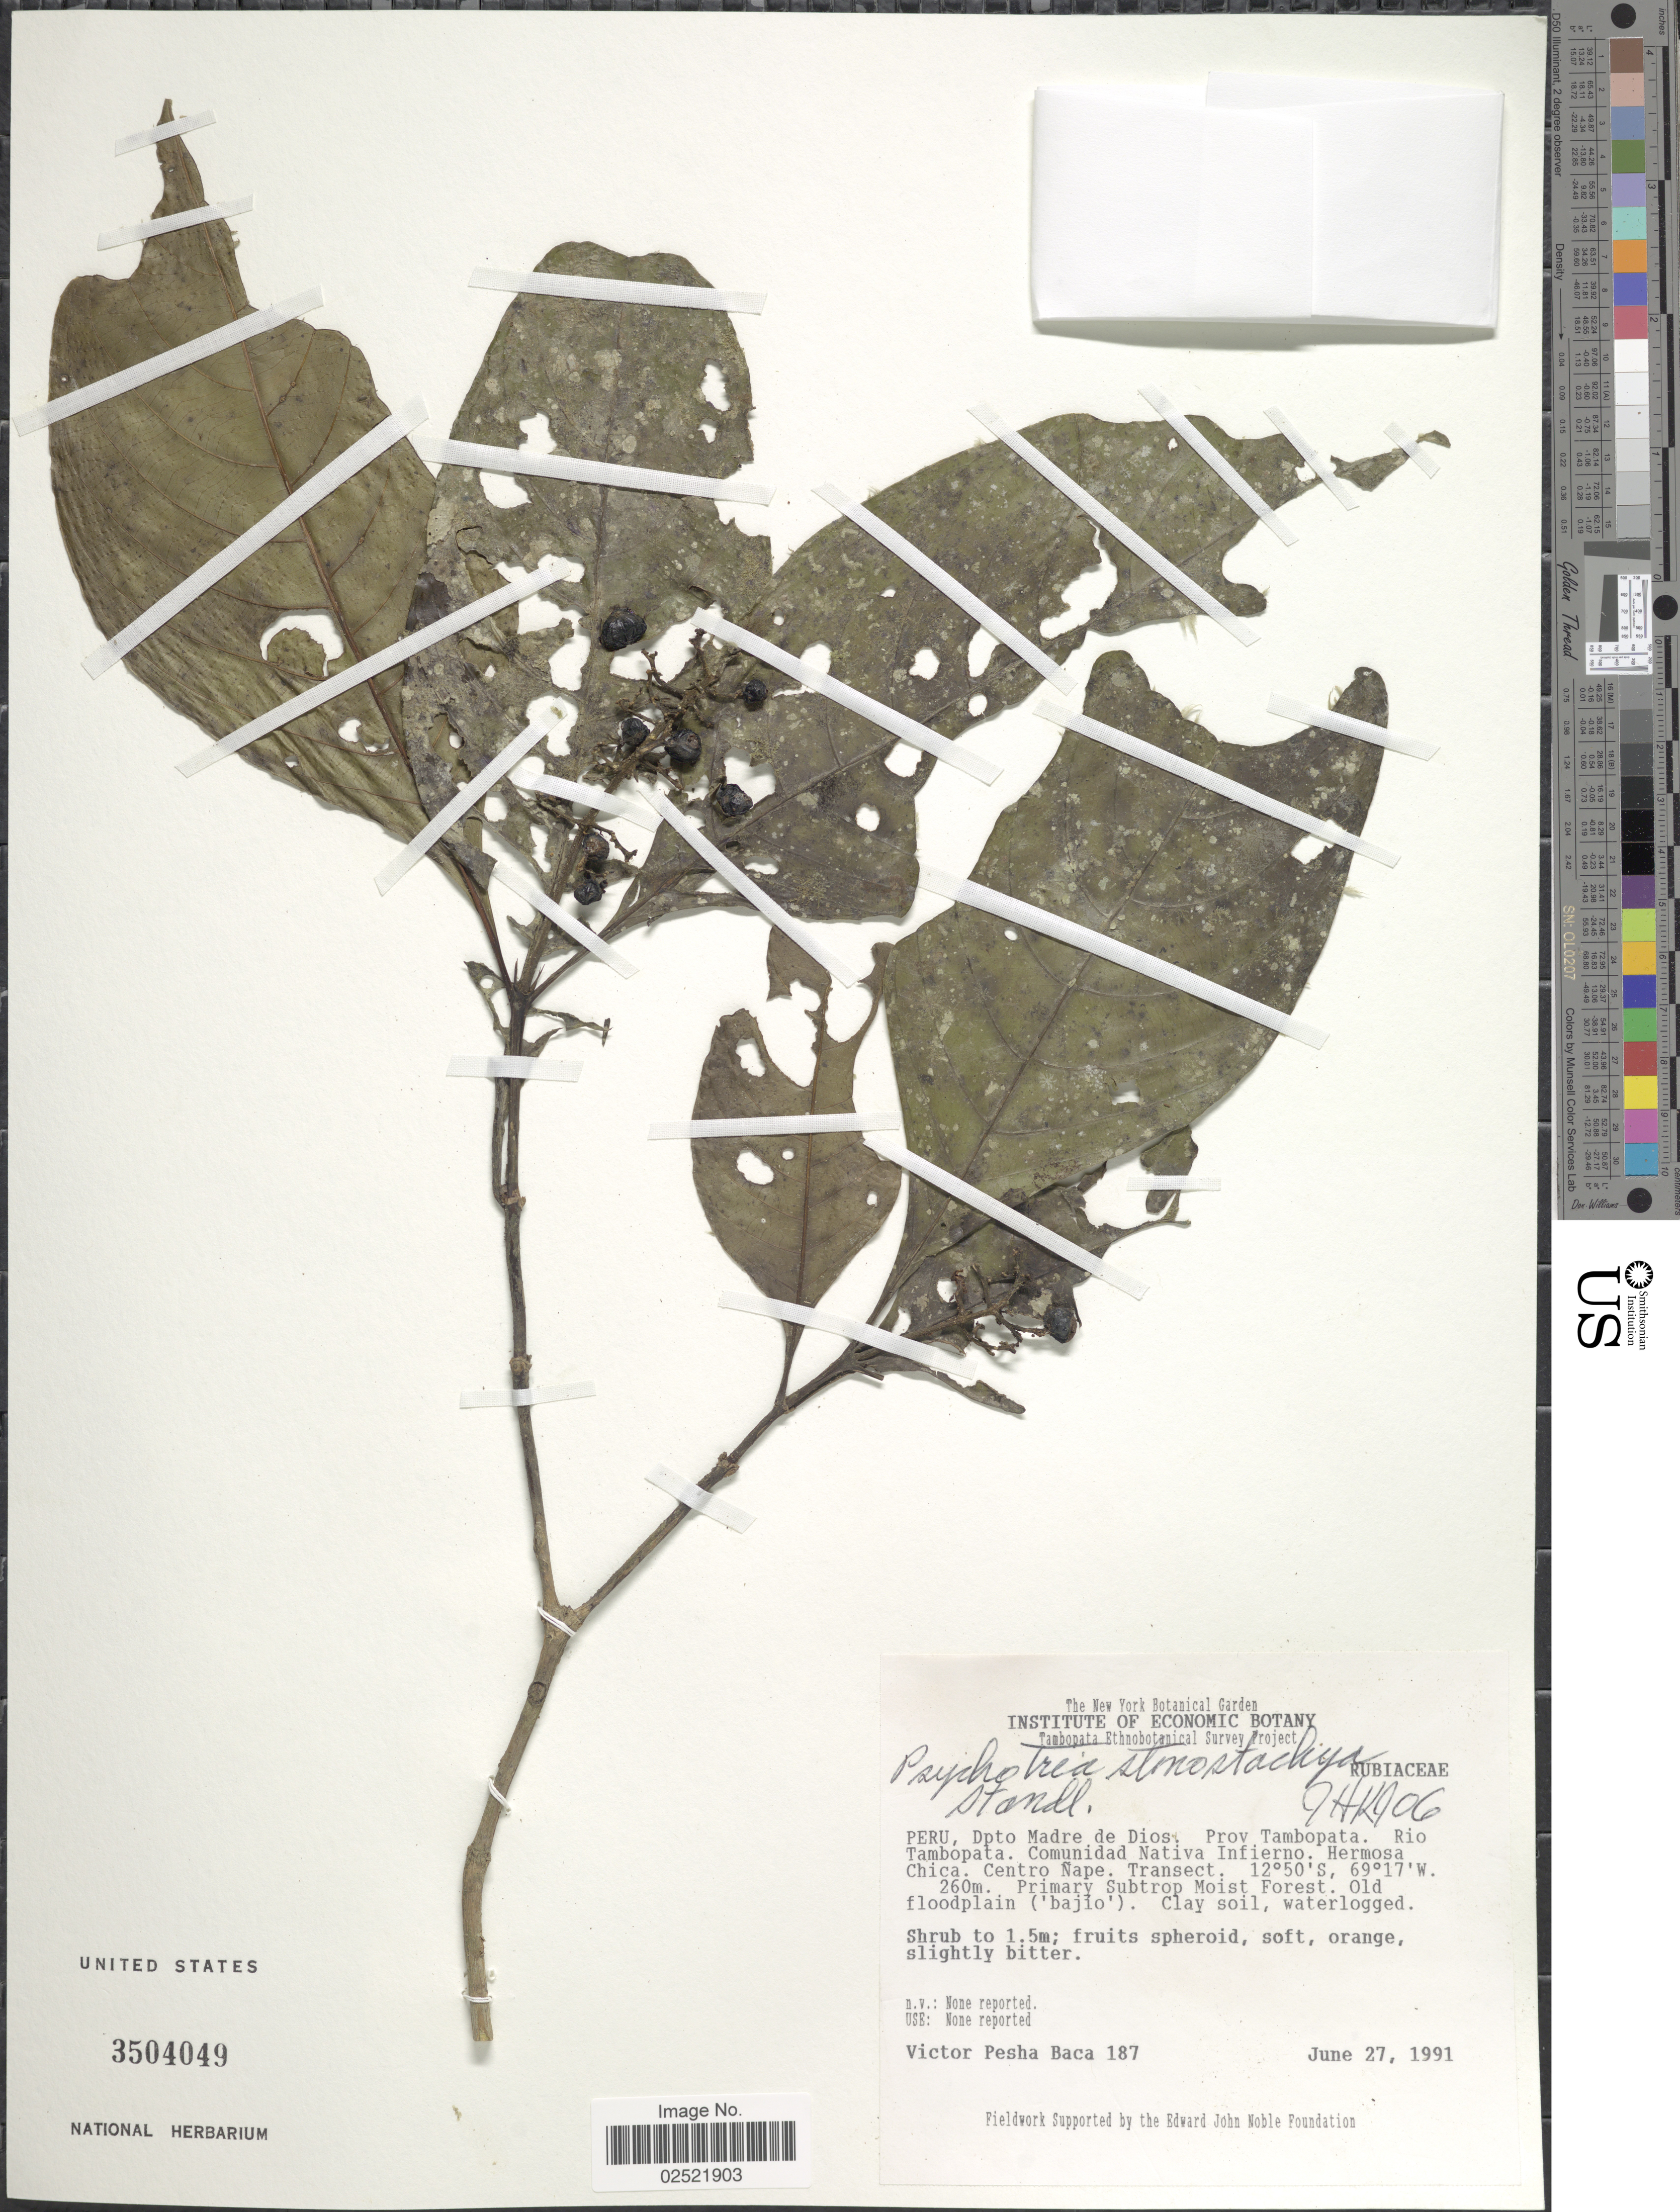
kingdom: Plantae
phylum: Tracheophyta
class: Magnoliopsida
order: Gentianales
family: Rubiaceae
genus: Psychotria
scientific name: Psychotria stenostachya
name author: Standl.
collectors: V. Pesha Baca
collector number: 187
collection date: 1991-06-27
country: Peru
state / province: Madre de Dios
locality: Prov. Tambopata, Rio Tambopata, Comunidad Nativa Infierno, Hermosa Chica, Centro Nape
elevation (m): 260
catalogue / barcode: US 3504049